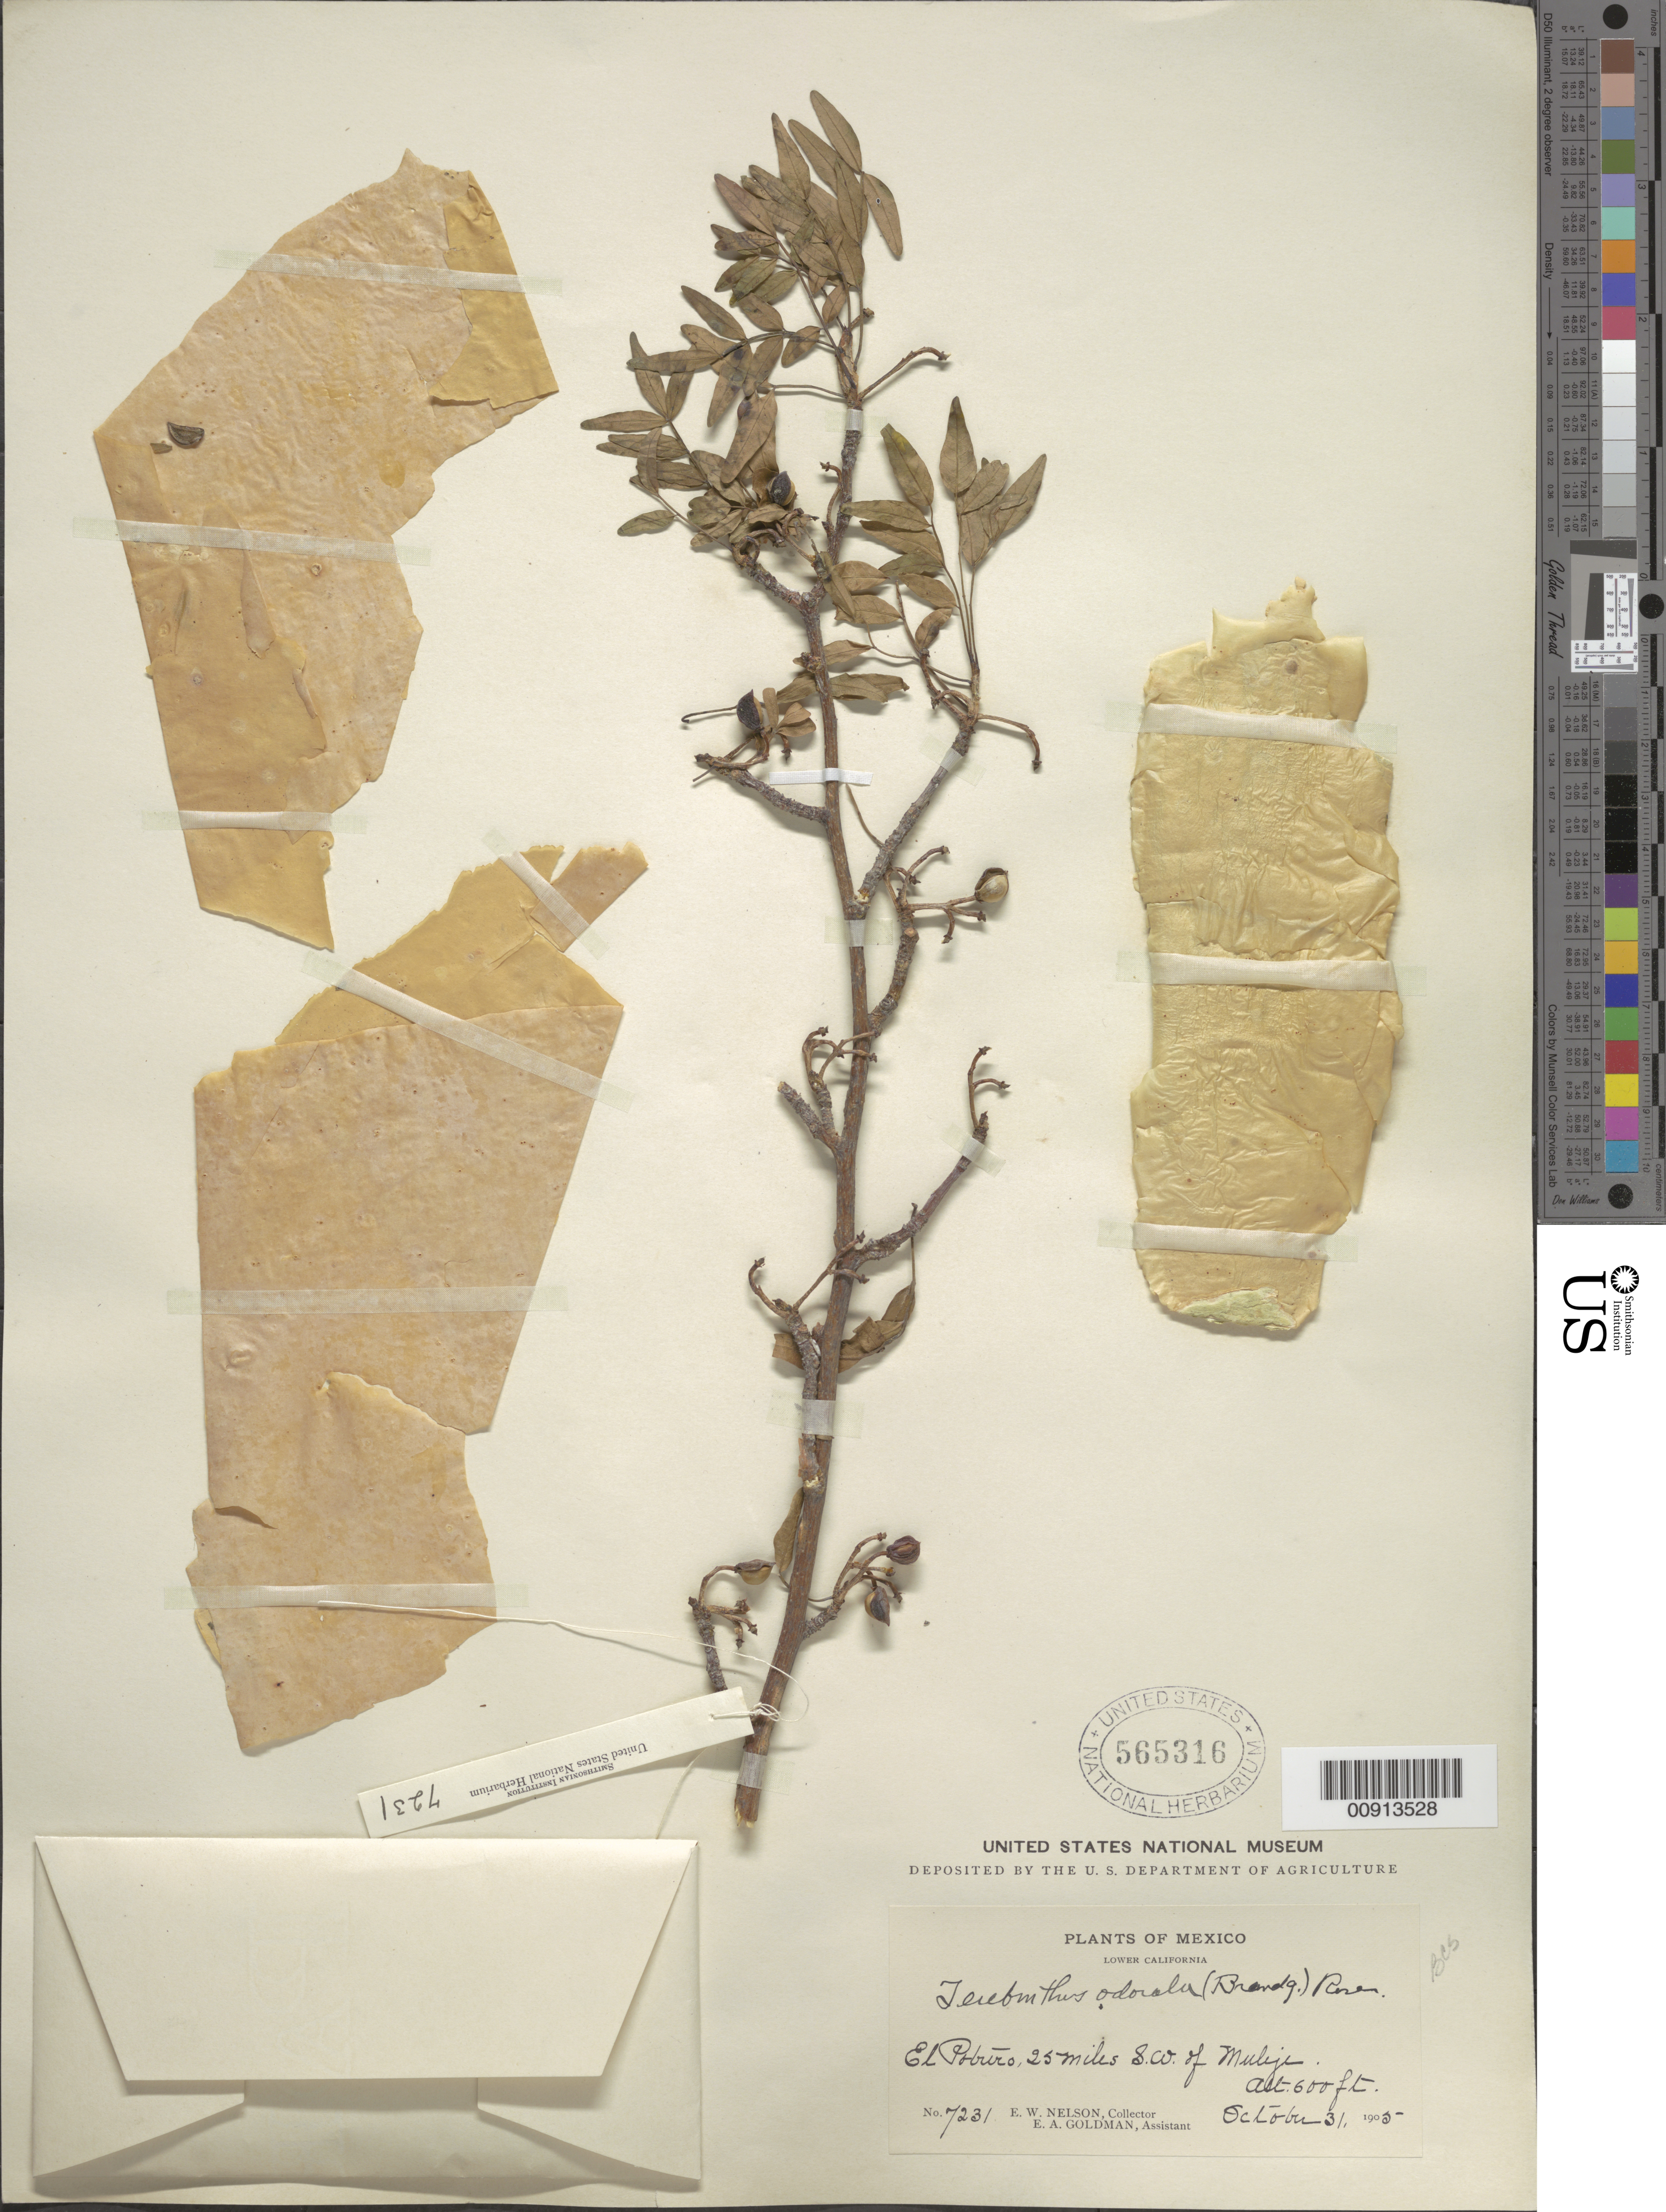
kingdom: Plantae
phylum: Tracheophyta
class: Magnoliopsida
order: Sapindales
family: Burseraceae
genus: Bursera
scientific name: Bursera fagaroides var. elongata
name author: (Kunth) Engl.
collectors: E. W. Nelson & E. A. Goldman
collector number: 7231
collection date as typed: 31 Oct 1905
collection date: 1905-10-31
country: Mexico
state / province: Baja California Sur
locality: El Potrero, 25 miles SW of Muleje, Lower California.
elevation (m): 183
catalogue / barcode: US 565316